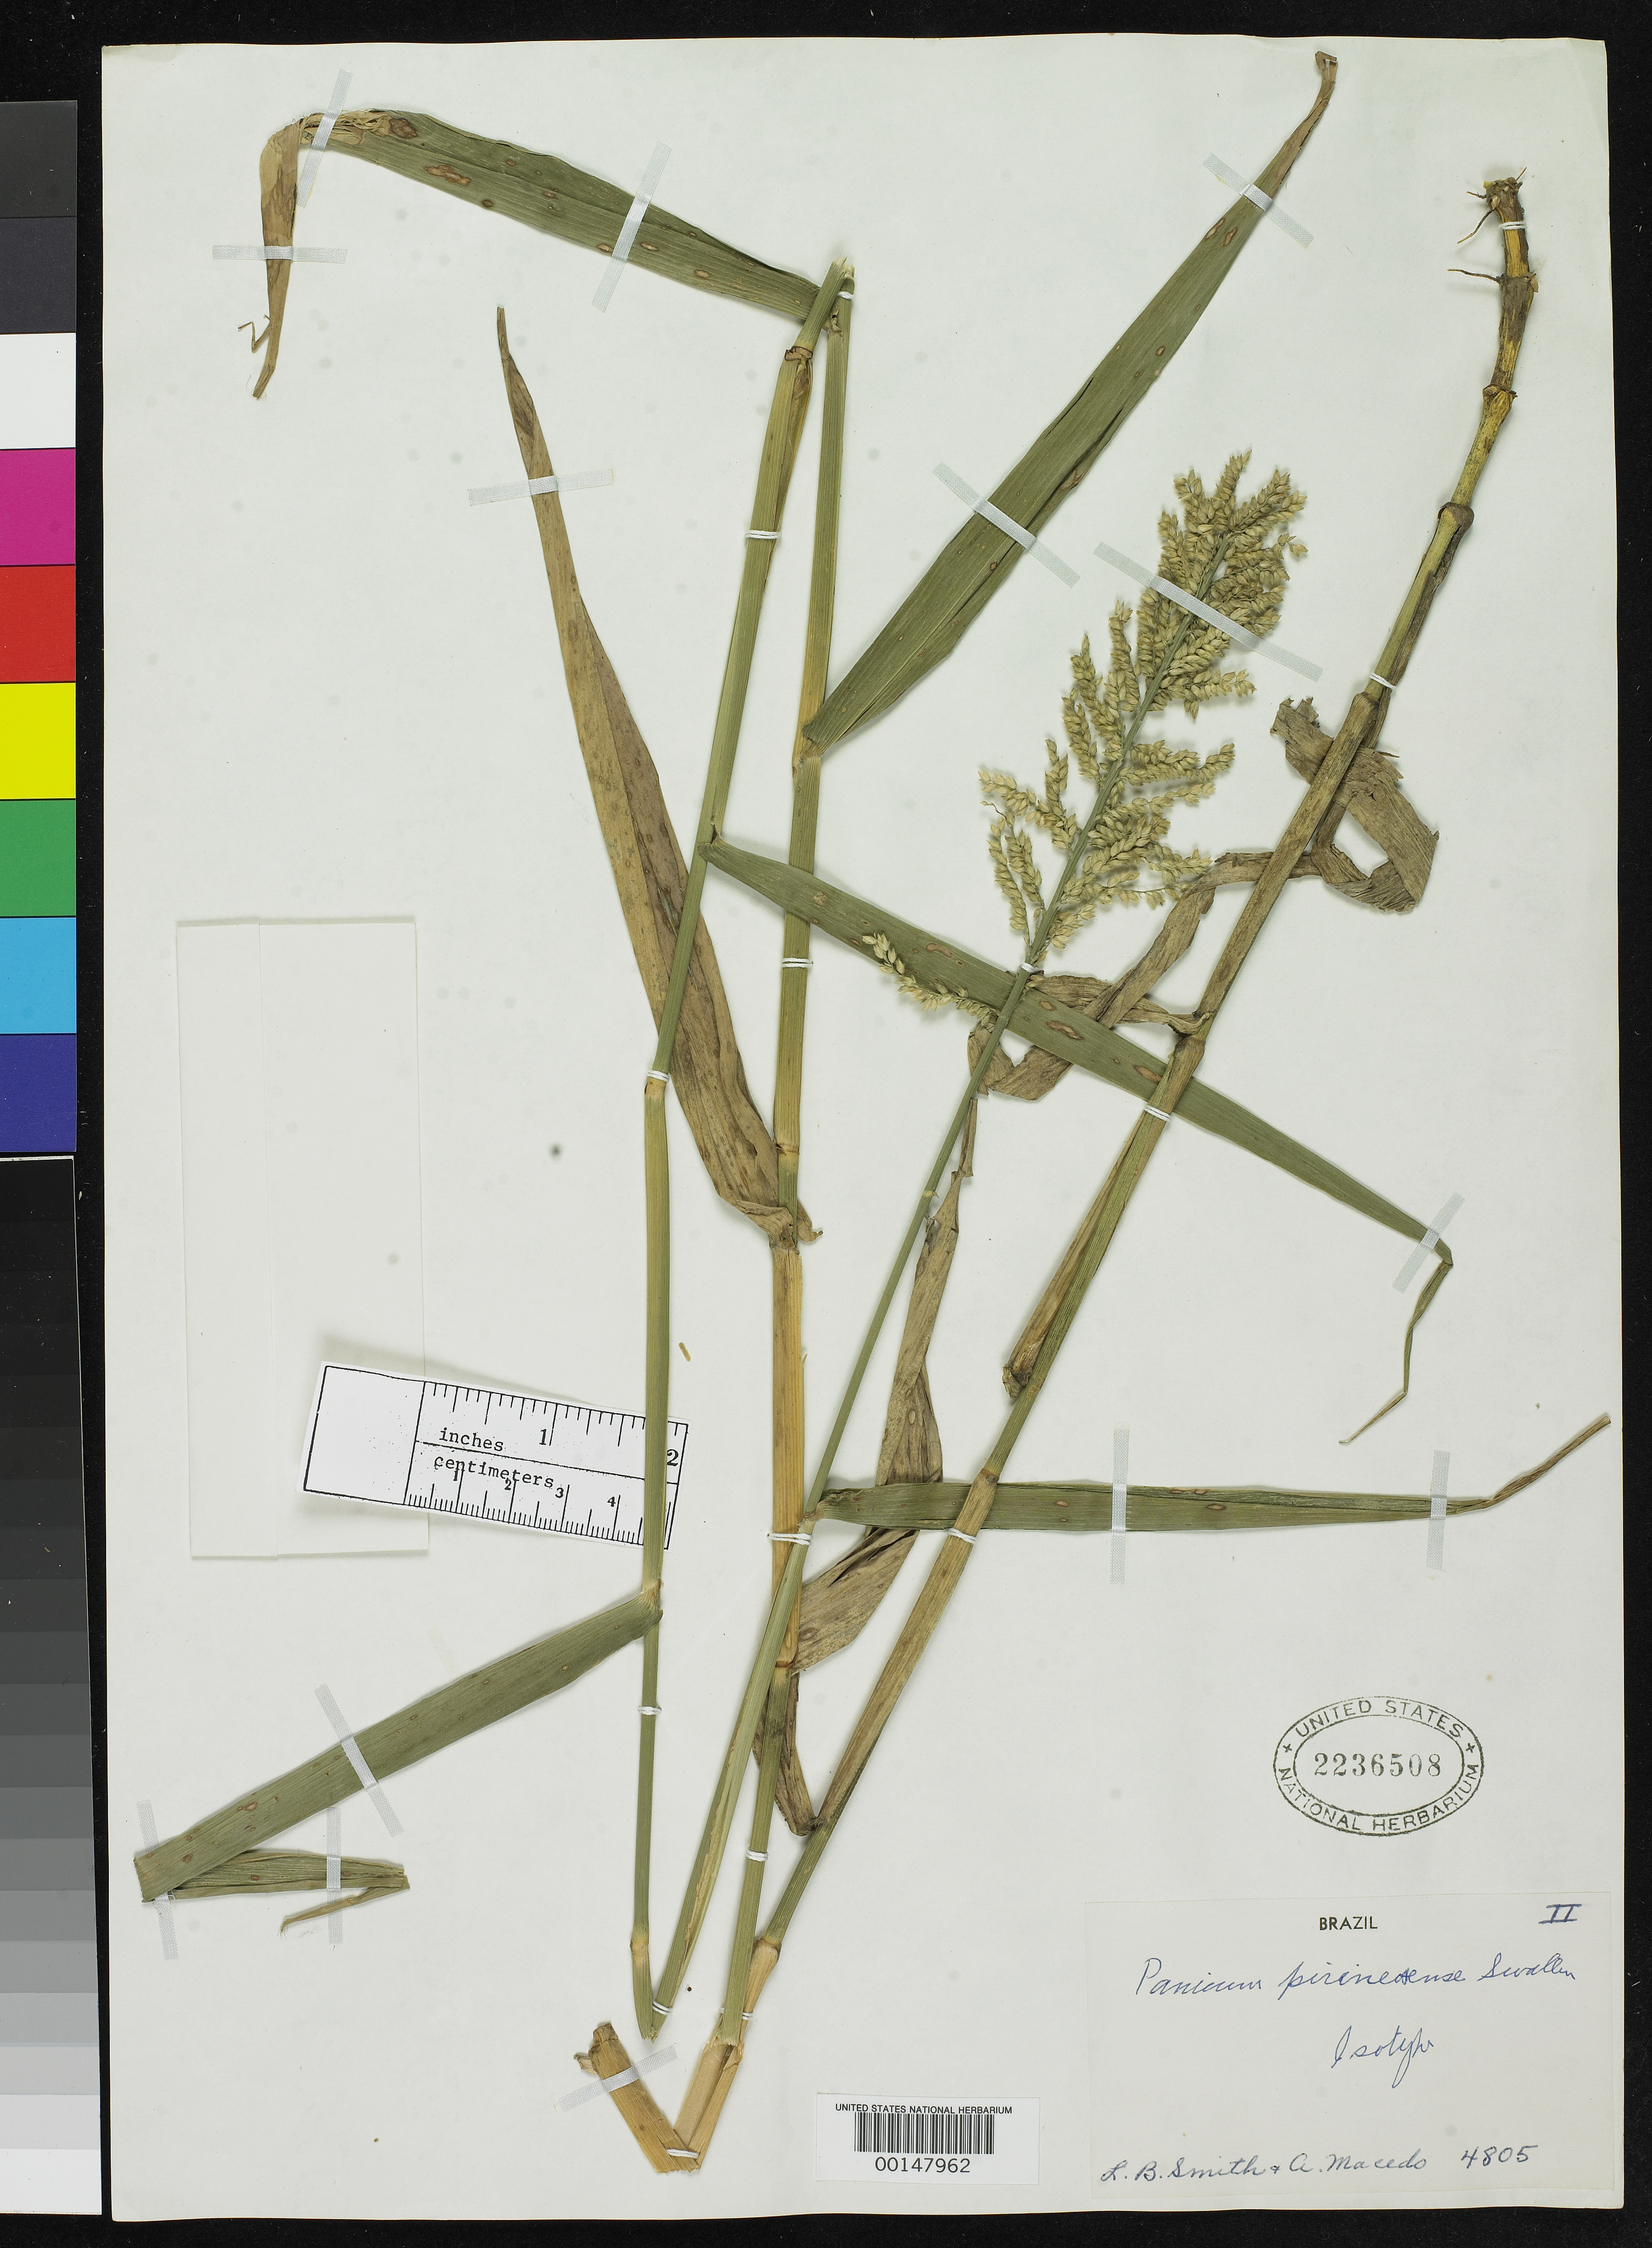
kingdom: Plantae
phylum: Tracheophyta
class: Liliopsida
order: Poales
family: Poaceae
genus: Panicum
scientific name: Panicum pirineosense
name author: Swallen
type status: Isotype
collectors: L. Smith & A. Macedo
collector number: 4805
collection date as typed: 18 Oct 1956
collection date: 1956-10-18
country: Brazil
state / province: Goiás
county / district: Pirenópolis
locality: Pirineos.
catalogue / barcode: US 2236508